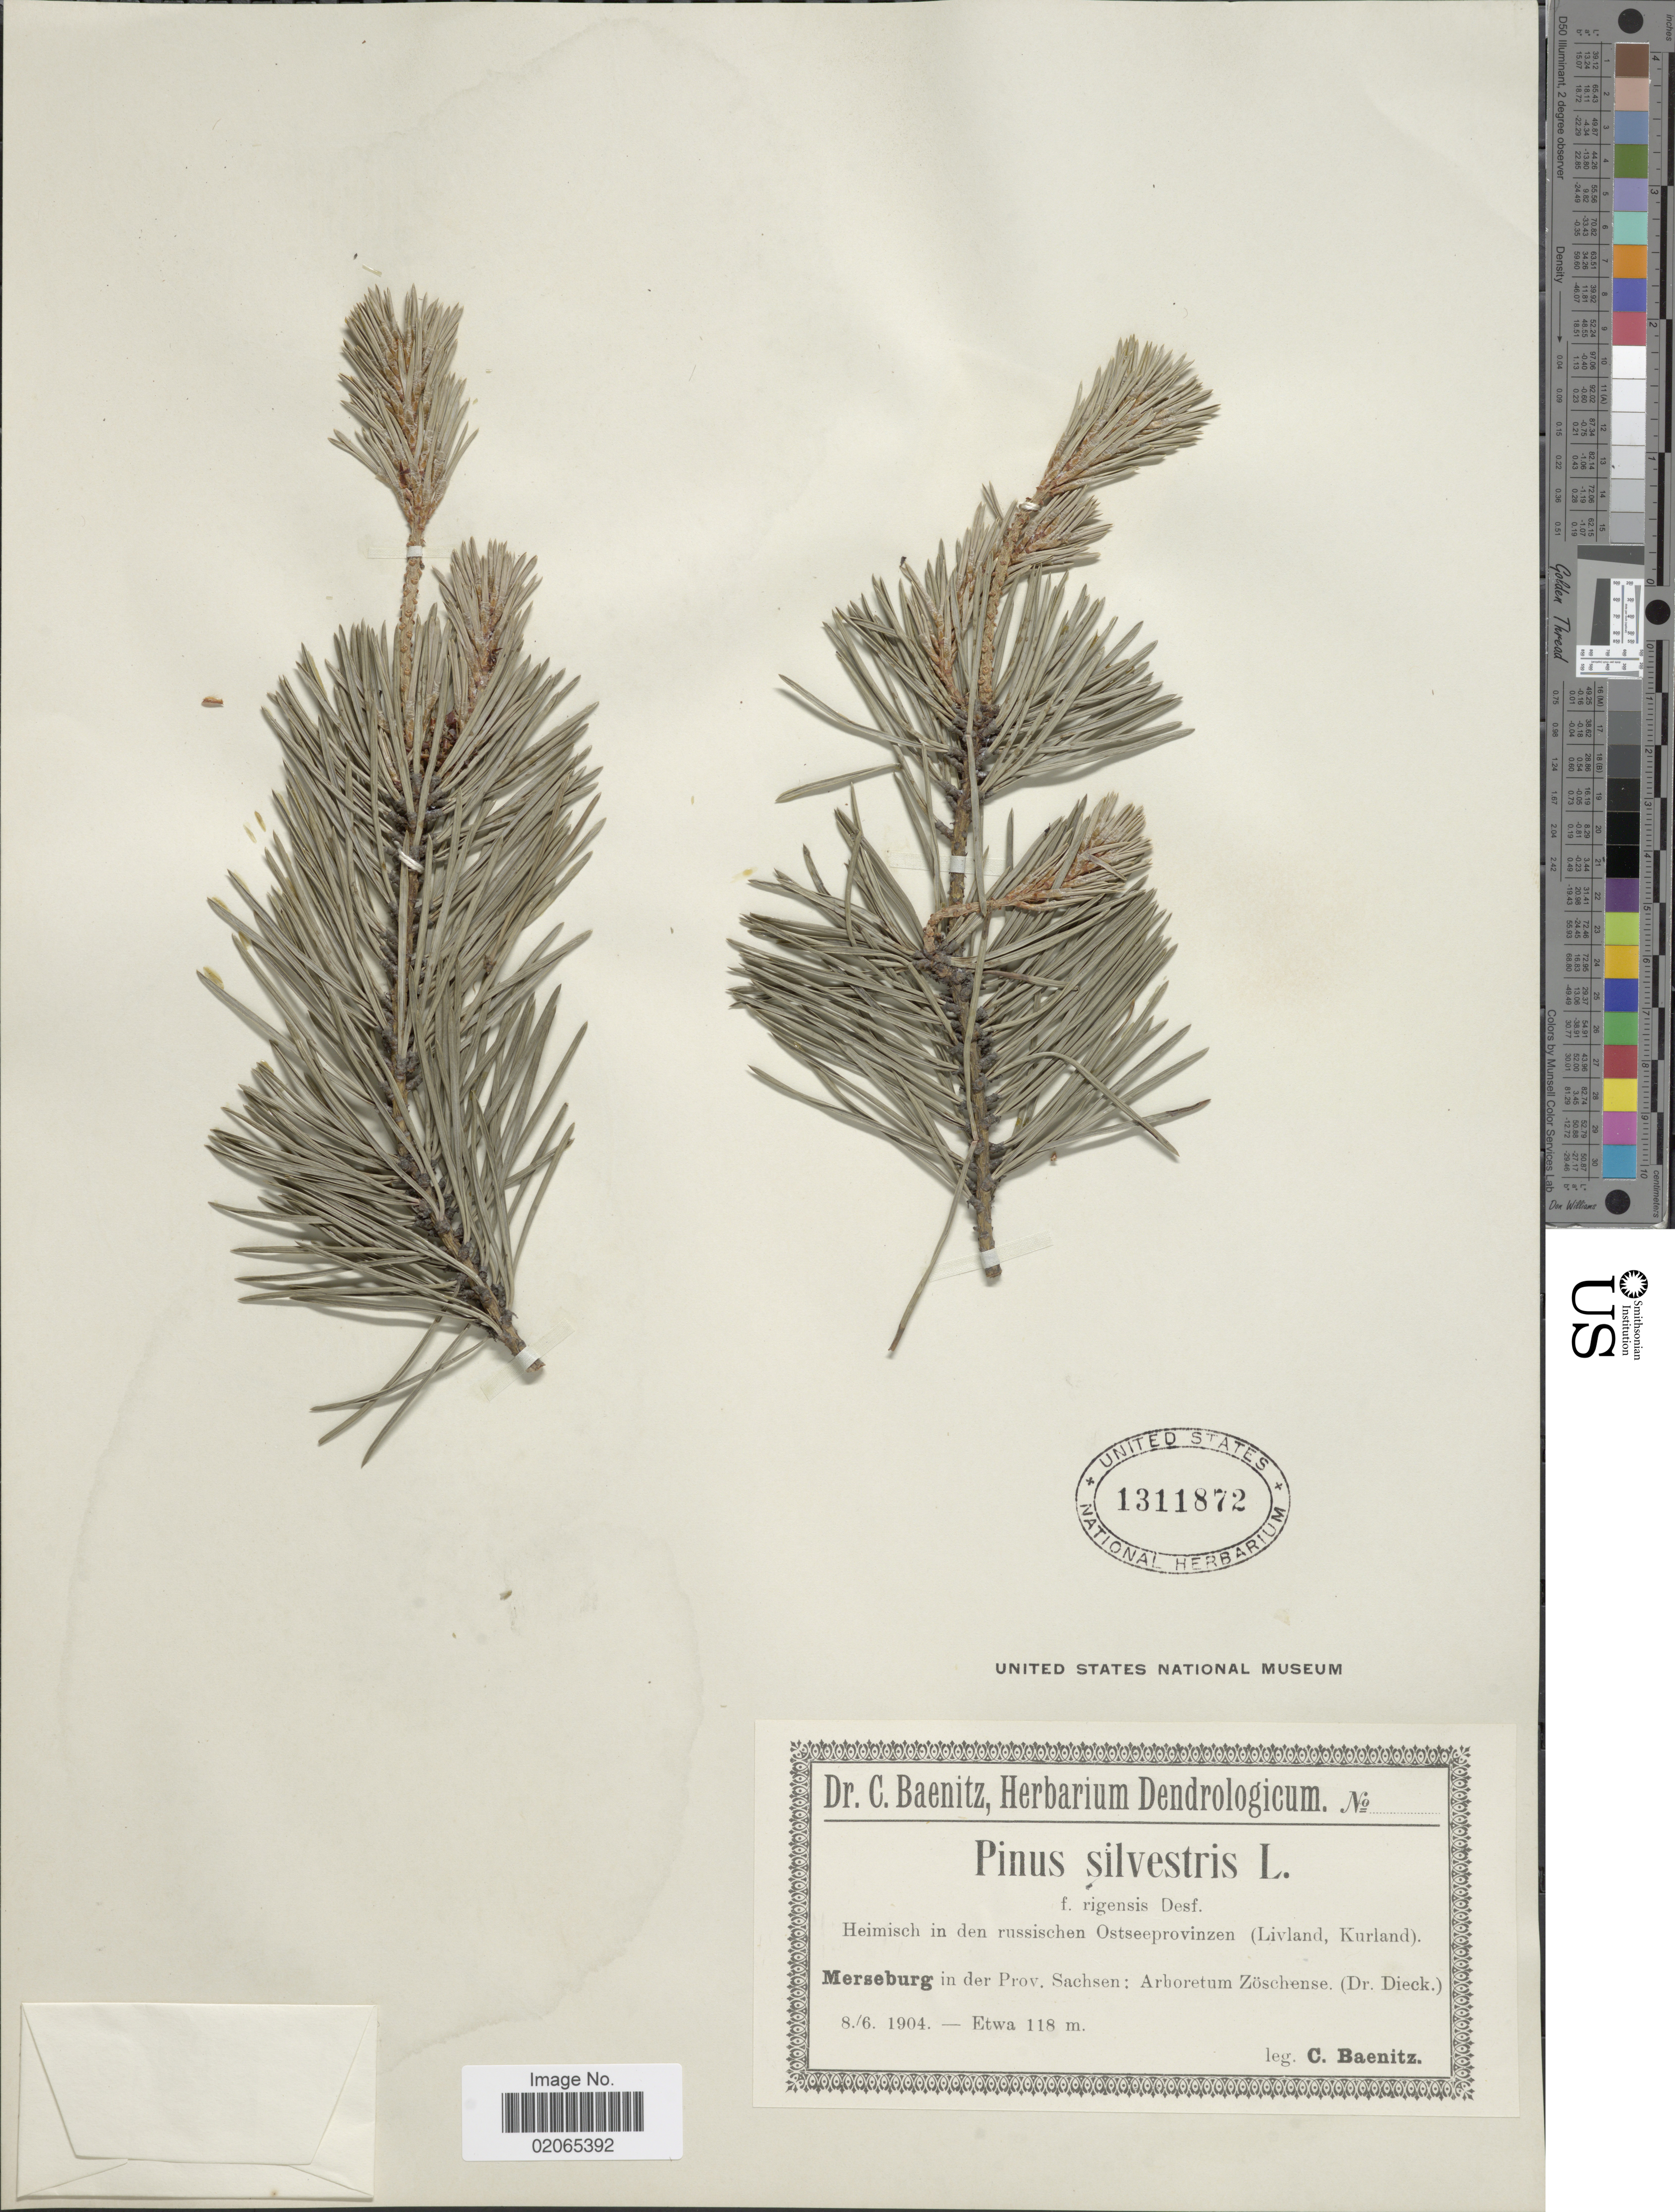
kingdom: Plantae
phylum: Tracheophyta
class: Pinopsida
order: Pinales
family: Pinaceae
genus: Pinus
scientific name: Pinus sylvestris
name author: L.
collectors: C. G. Baenitz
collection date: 1904-06-08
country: Germany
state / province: Sachsen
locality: Merseburg in der Prov. Sachsen: Arboretum Züschense (Dr. Dieck.)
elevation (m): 118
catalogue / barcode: US 1311872